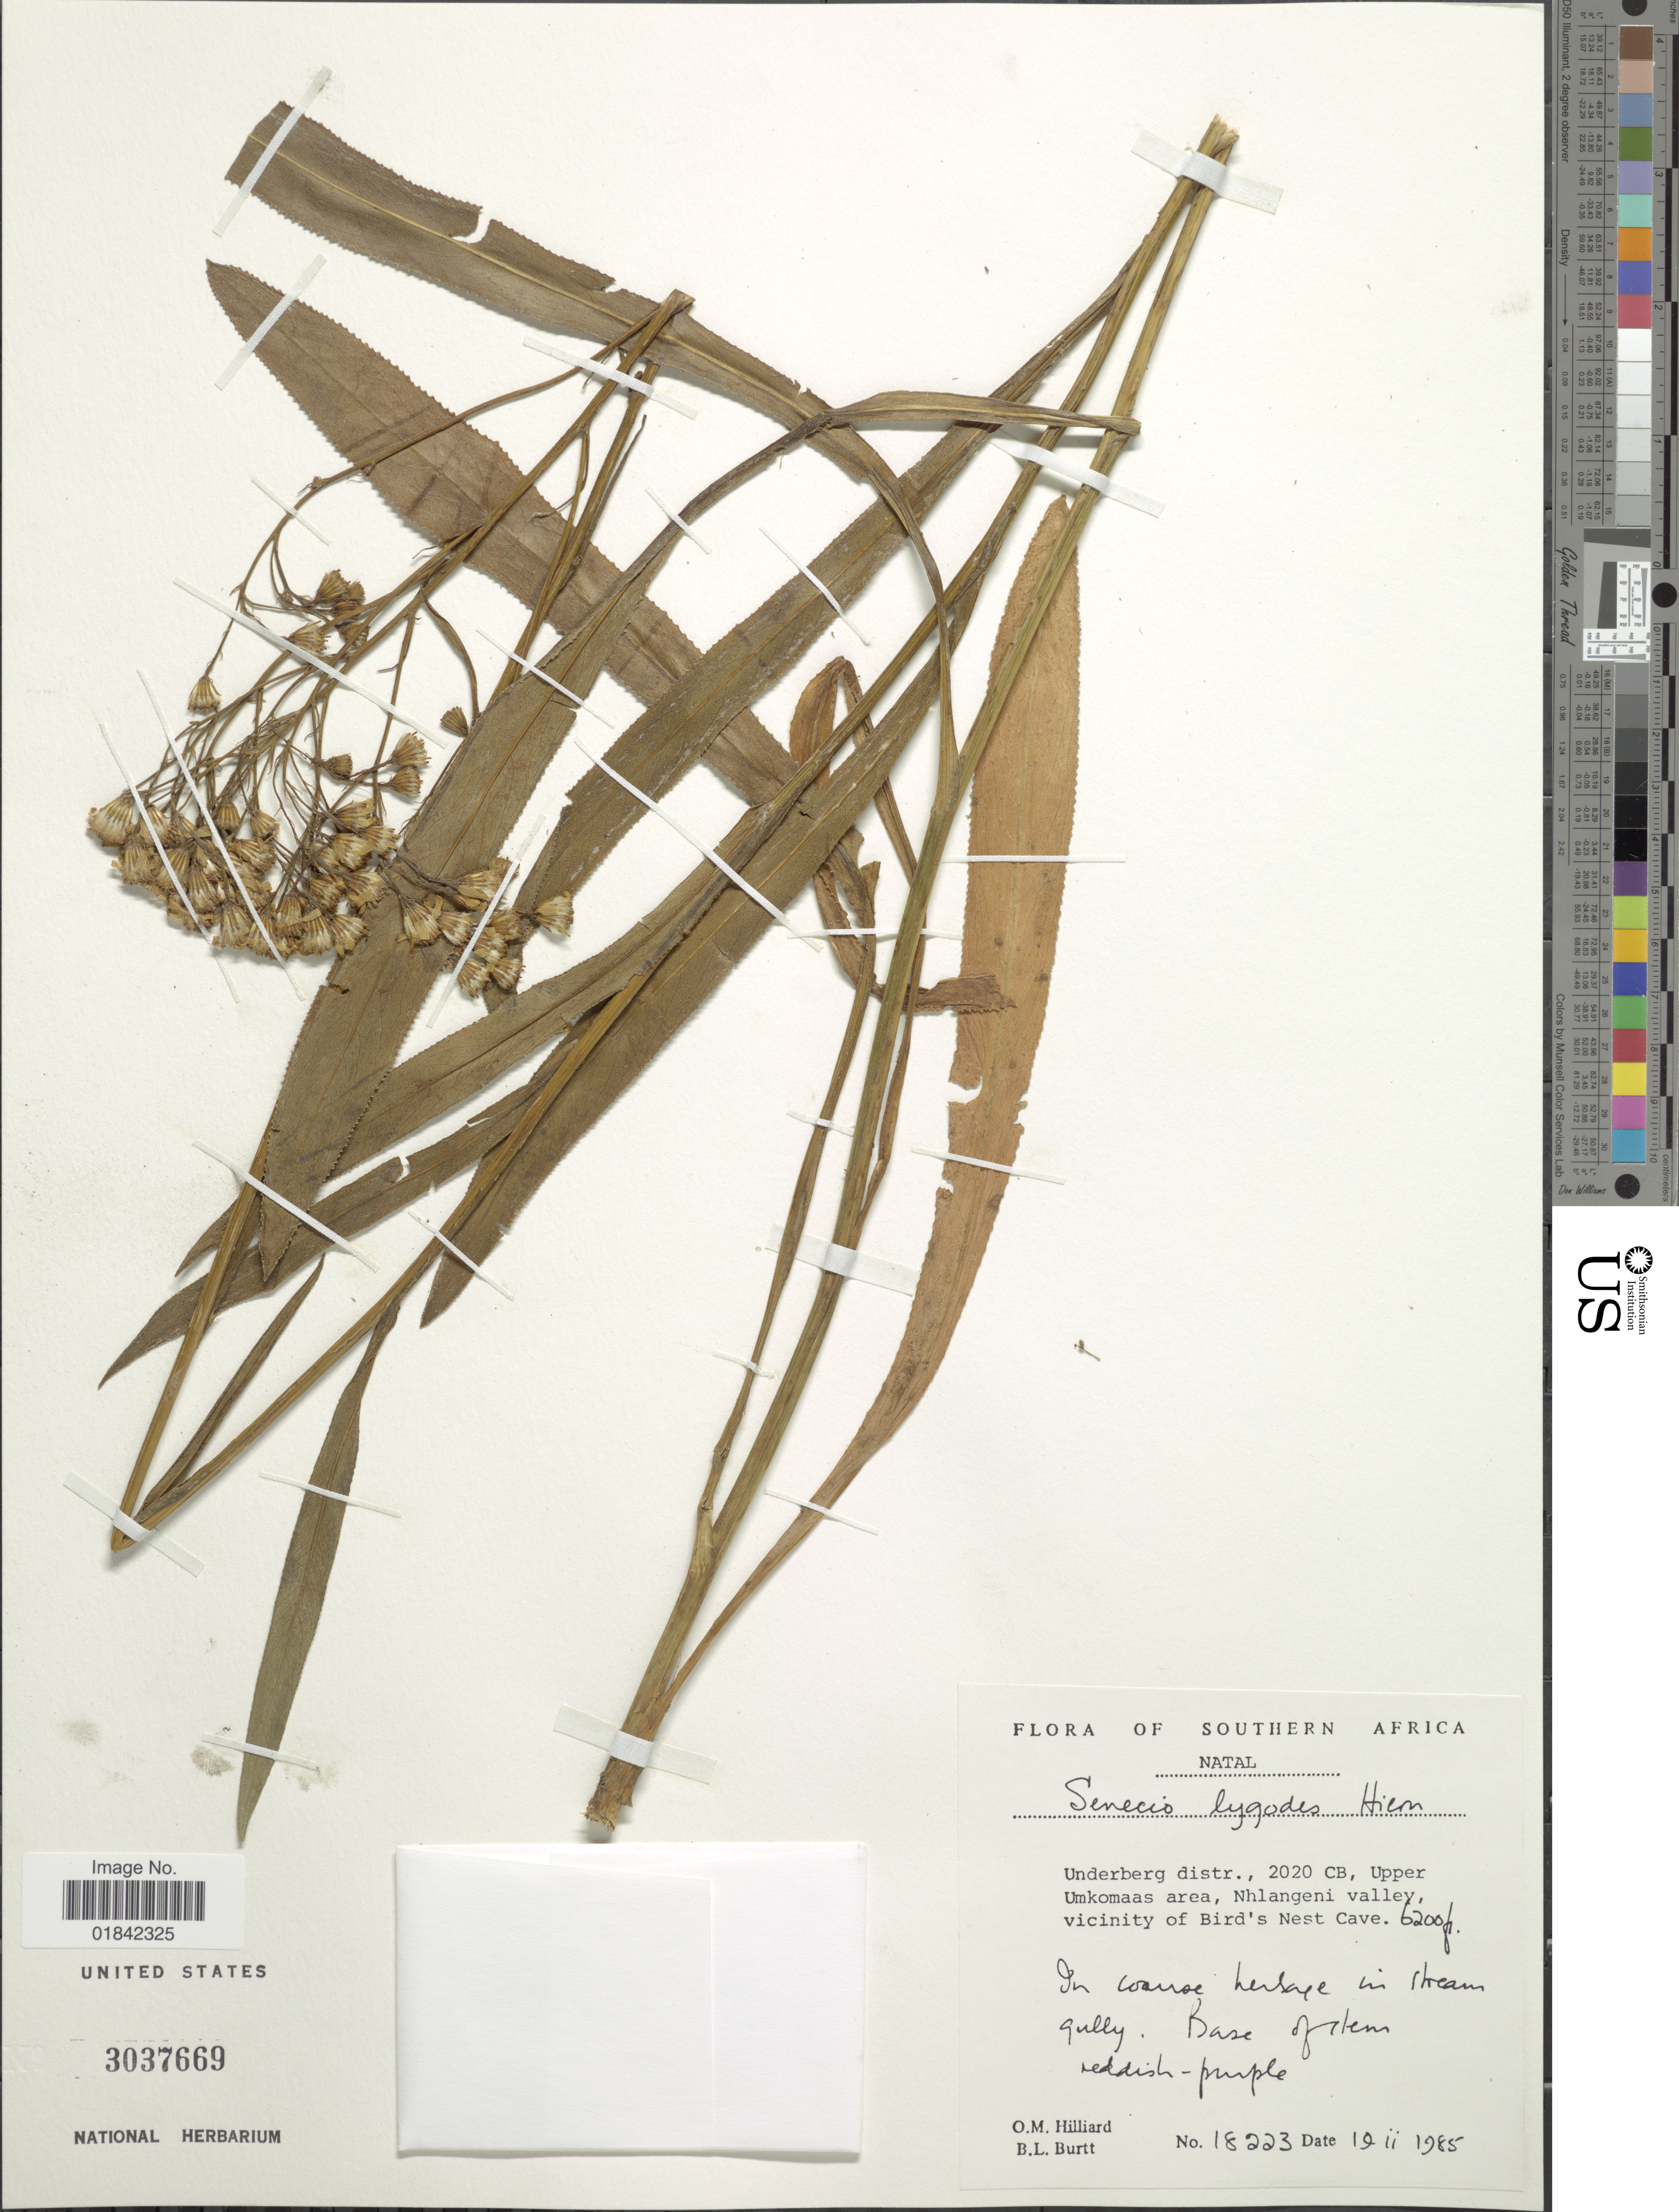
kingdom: Plantae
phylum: Tracheophyta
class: Magnoliopsida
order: Asterales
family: Asteraceae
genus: Senecio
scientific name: Senecio lygodes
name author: Hiern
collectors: O. M. Hilliard & B. L. Burtt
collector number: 18223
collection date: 1985-02-19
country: South Africa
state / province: KwaZulu-Natal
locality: Underberg distr., 2020 CB, Upper Umkomaas area, Nhlangeni valley, vicinity of Bird's Nest Cave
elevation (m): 1890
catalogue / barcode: US 3037669